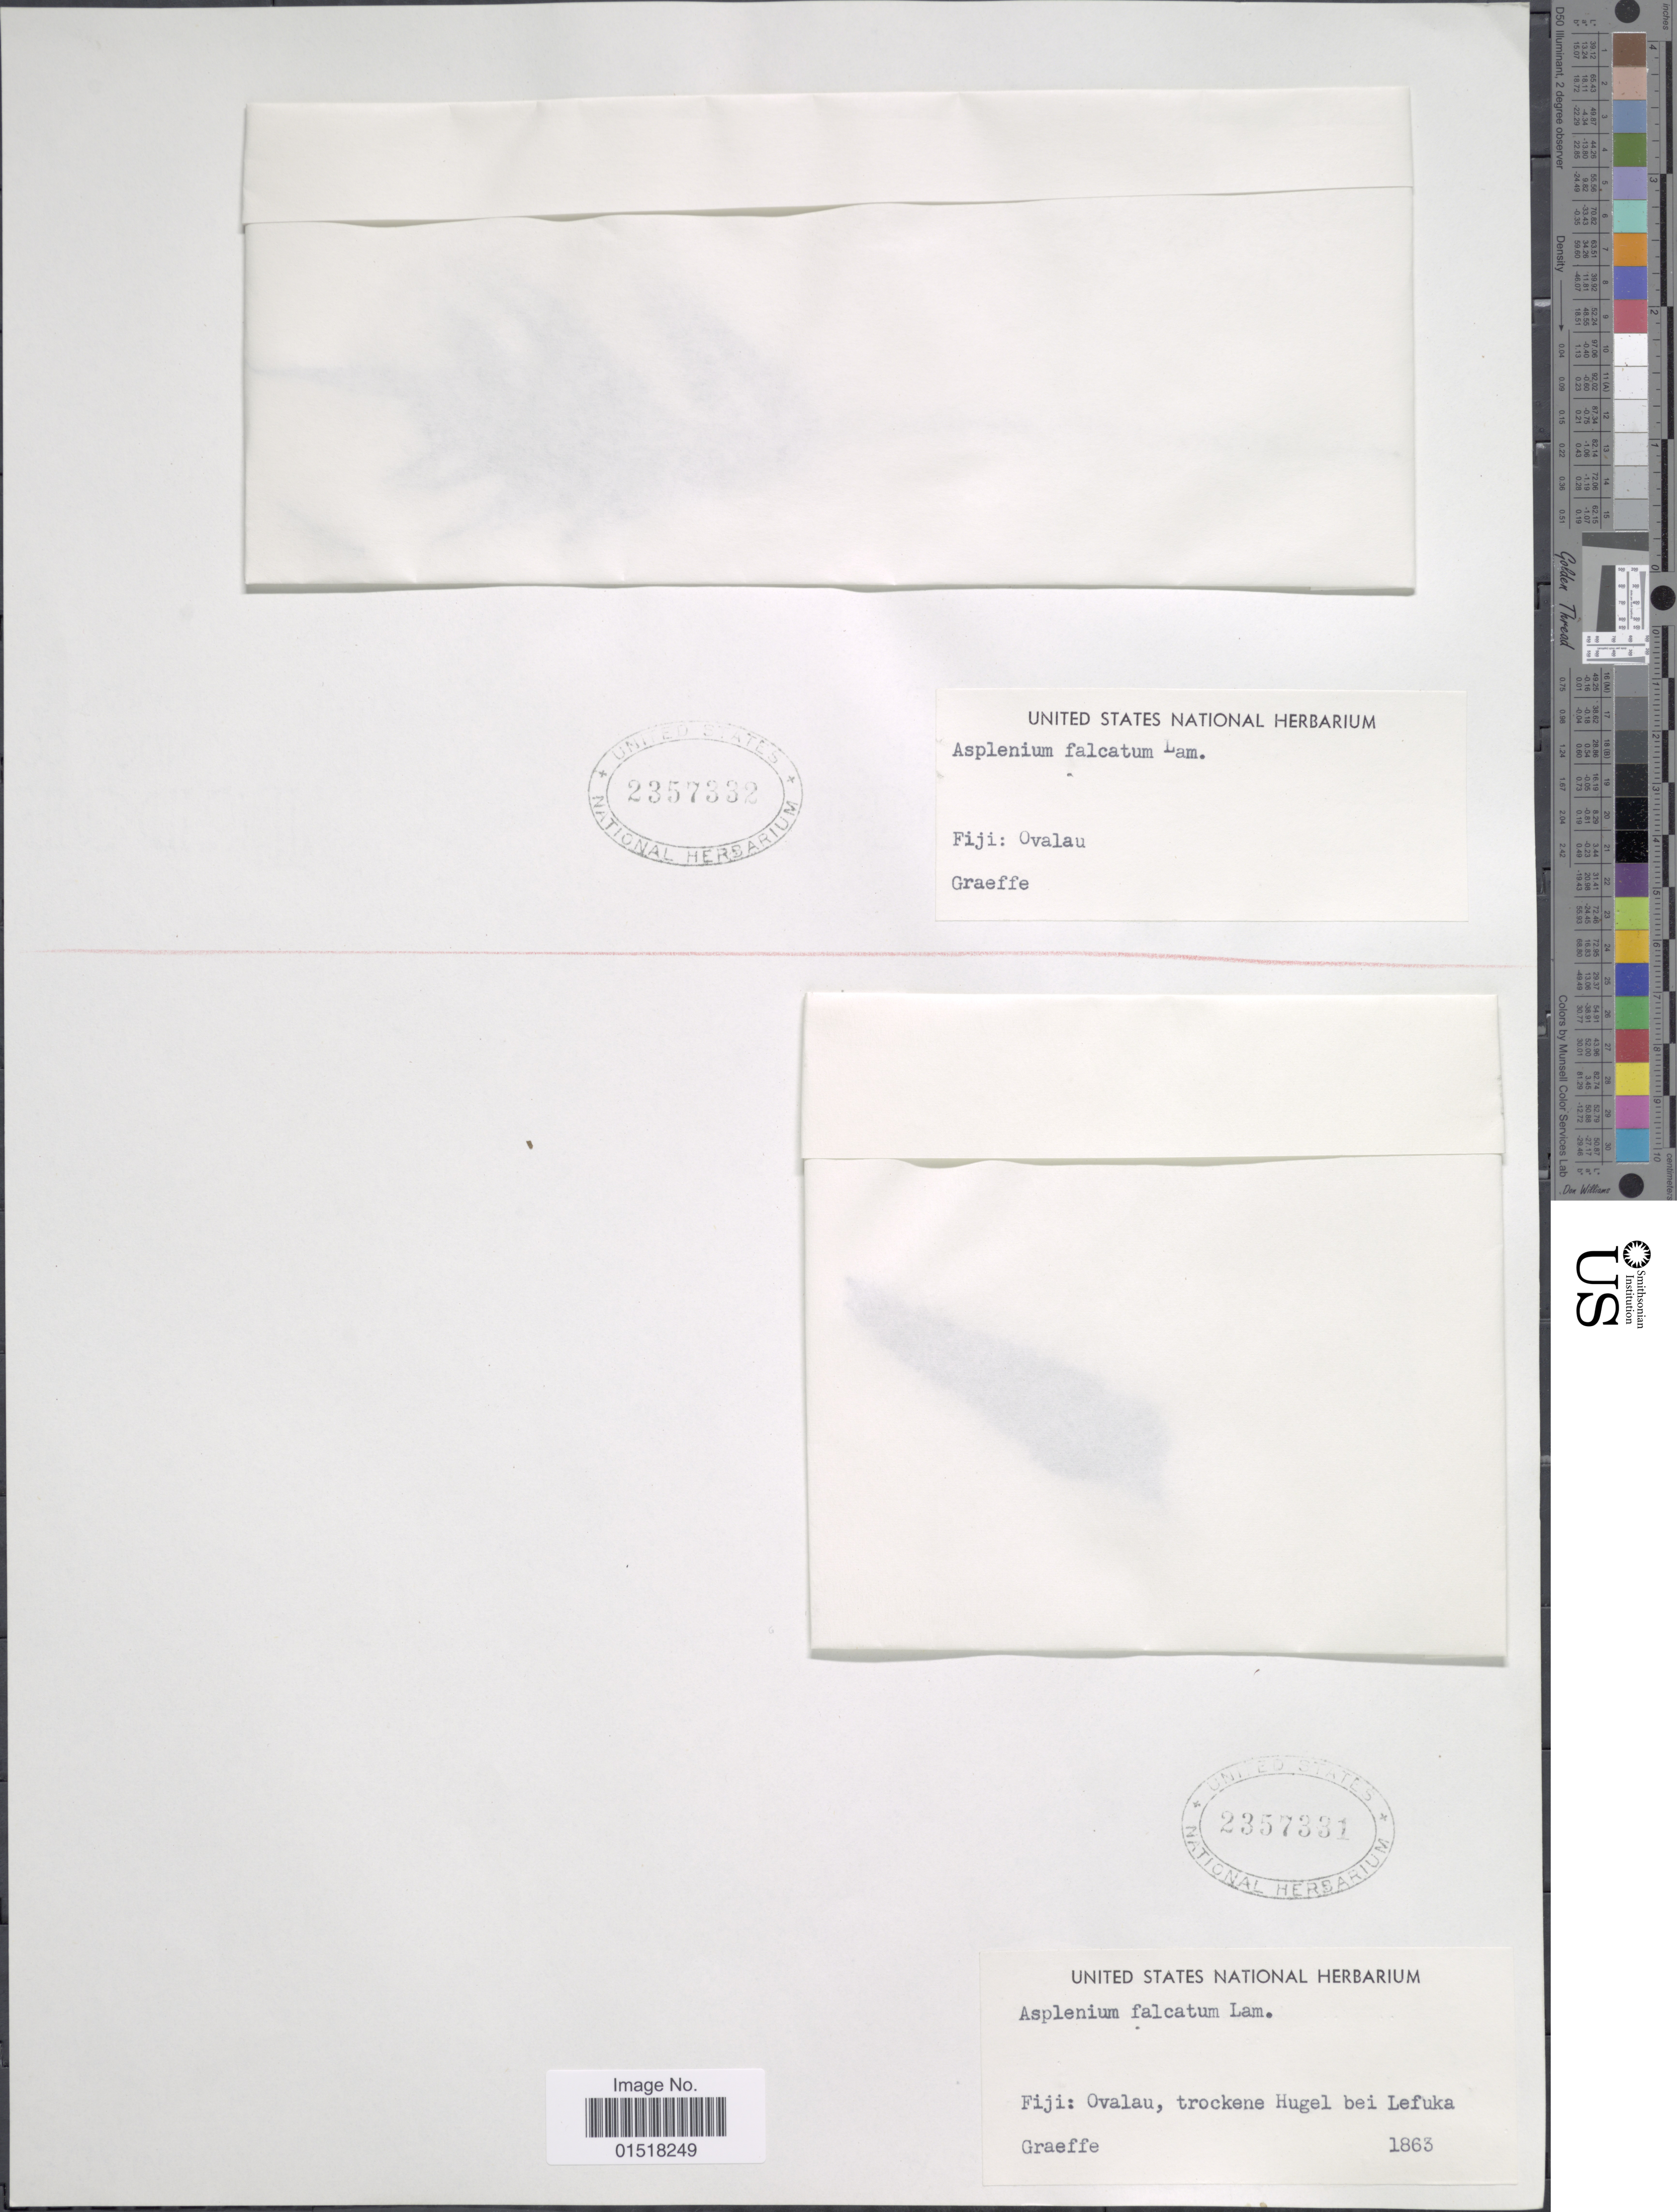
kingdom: Plantae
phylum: Tracheophyta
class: Polypodiopsida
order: Polypodiales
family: Aspleniaceae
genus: Asplenium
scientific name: Asplenium polyodon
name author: G. Forst.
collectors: Graeffe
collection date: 1863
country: Fiji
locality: Ovalau, trockene Hugel bei Lefuka.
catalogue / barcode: US 2357331